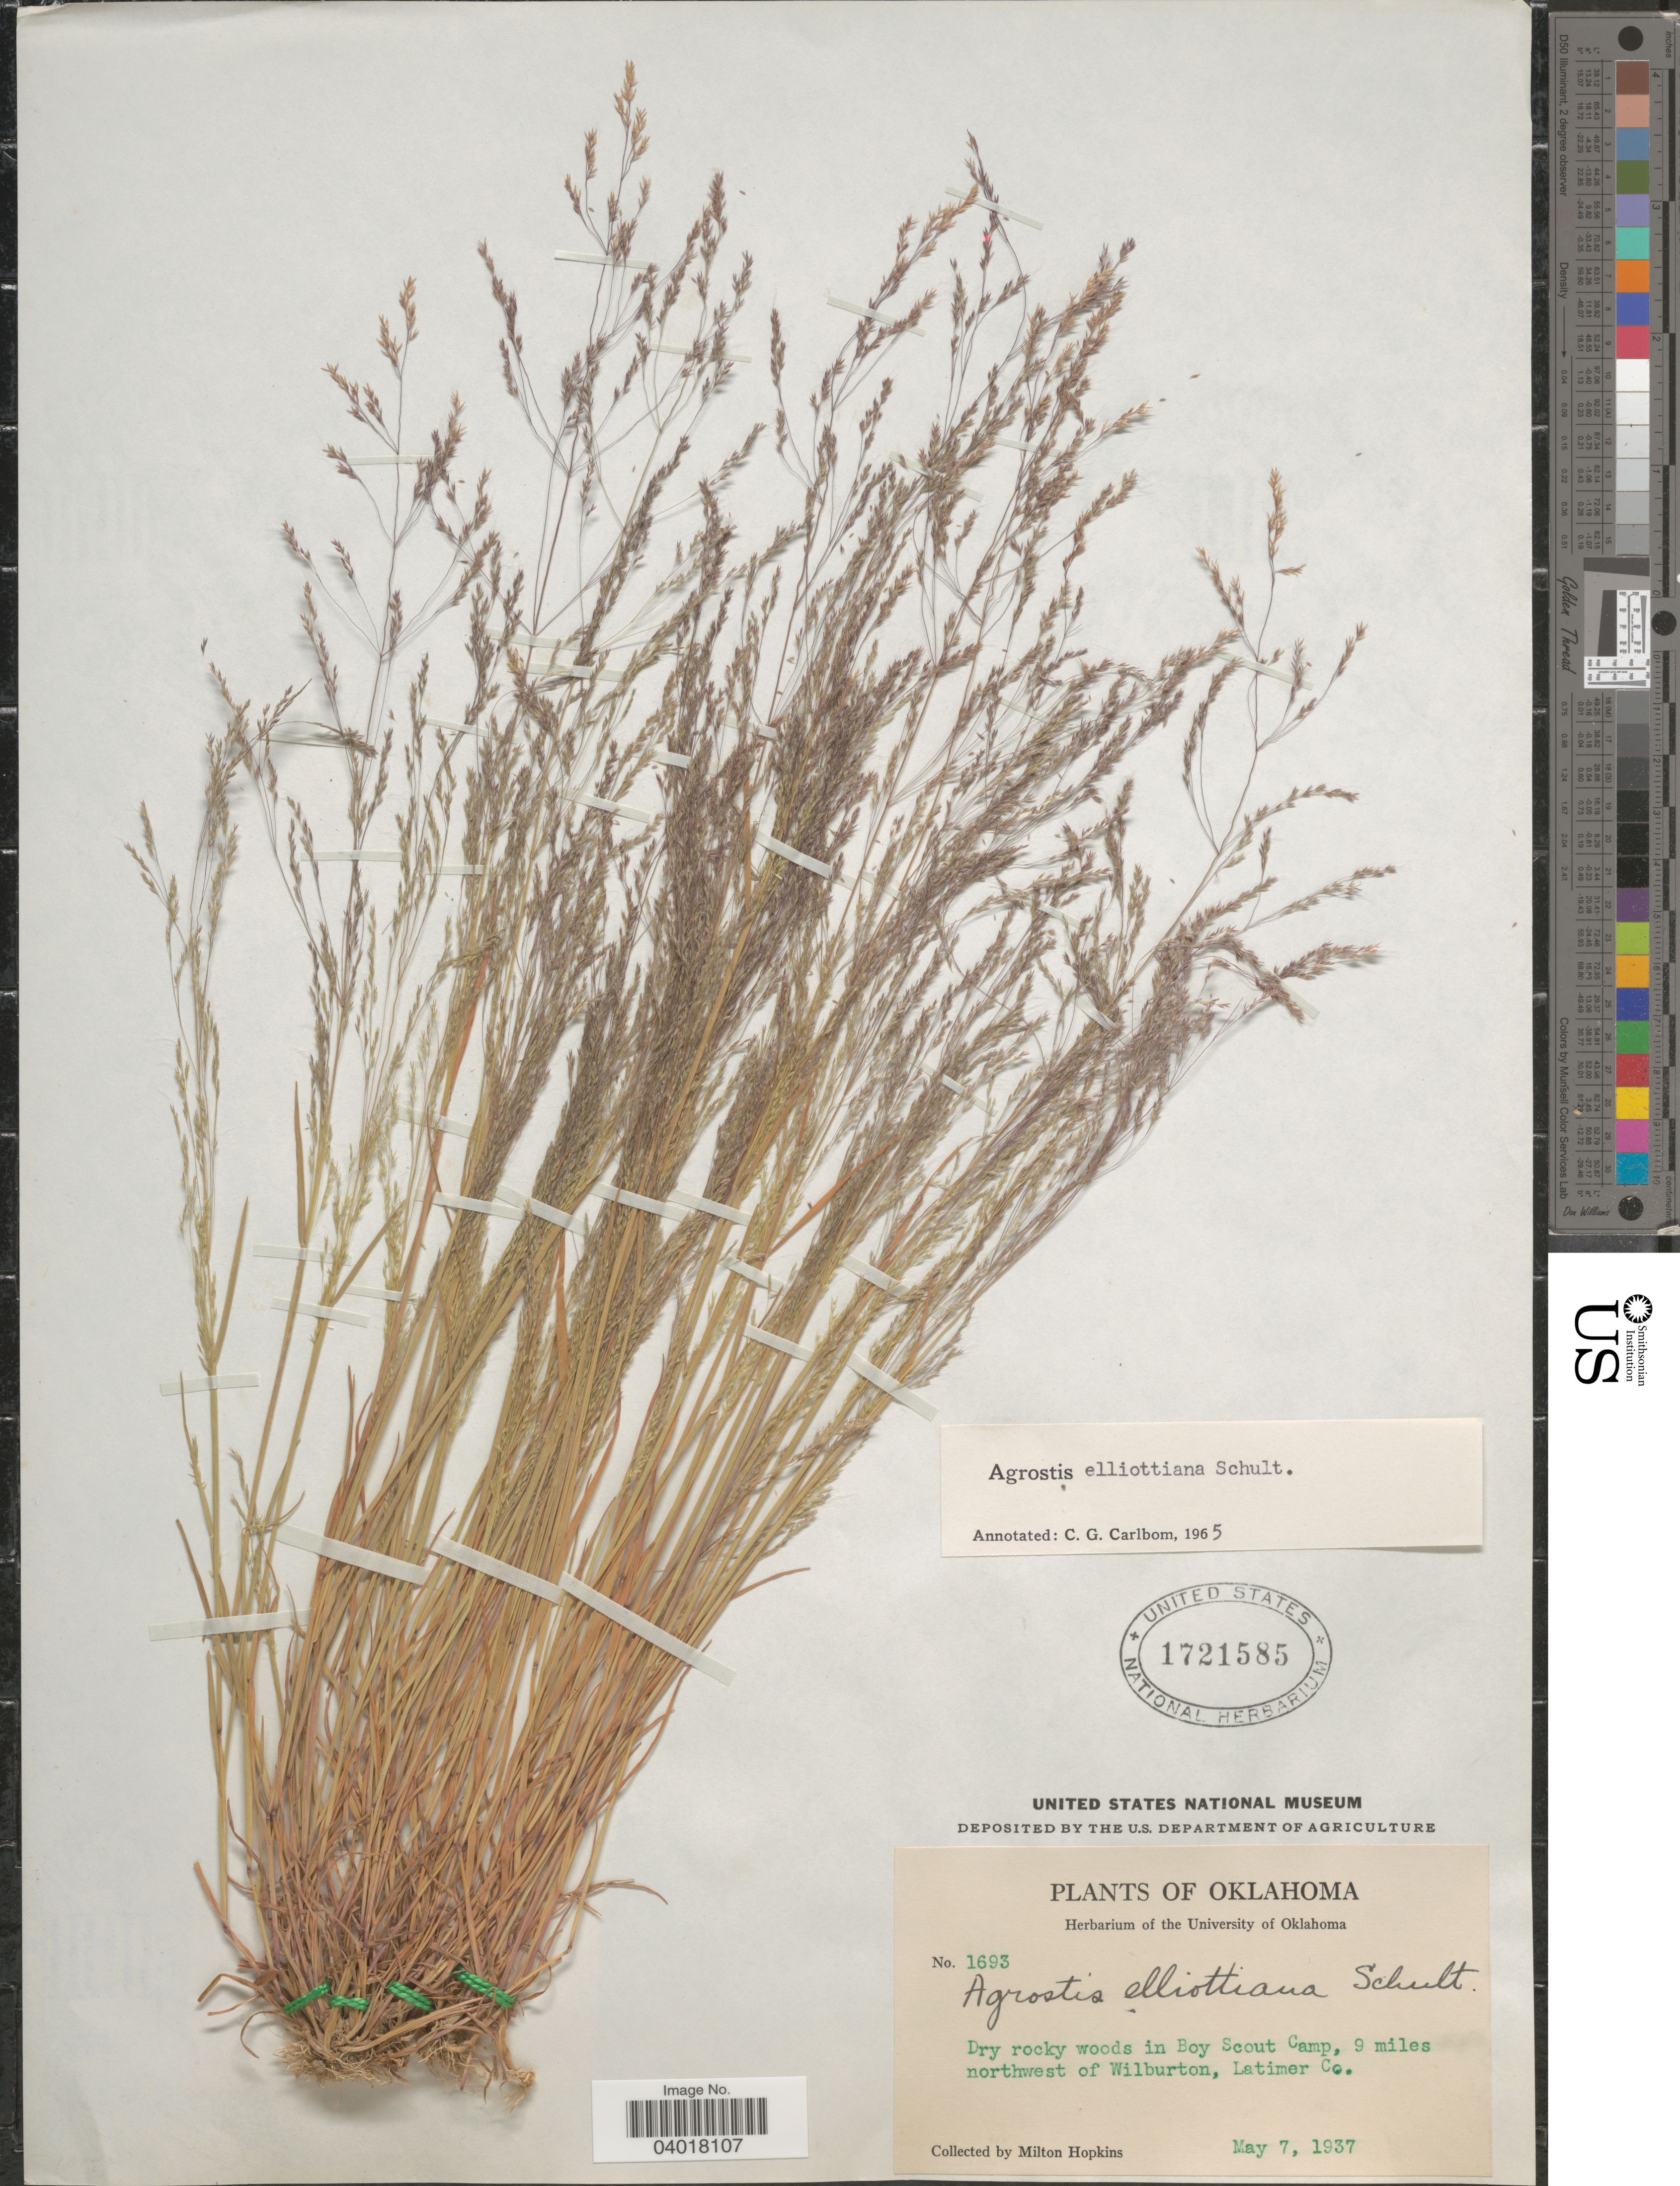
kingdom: Plantae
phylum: Tracheophyta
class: Liliopsida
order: Poales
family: Poaceae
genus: Agrostis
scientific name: Agrostis elliottiana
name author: Schult.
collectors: M. Hopkins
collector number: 1693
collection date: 1937-05-07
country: United States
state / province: Oklahoma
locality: Dry rocky woods in Boy Scout Camp, 9 miles northwest of Wilburton, Latimer Co.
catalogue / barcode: US 1721585